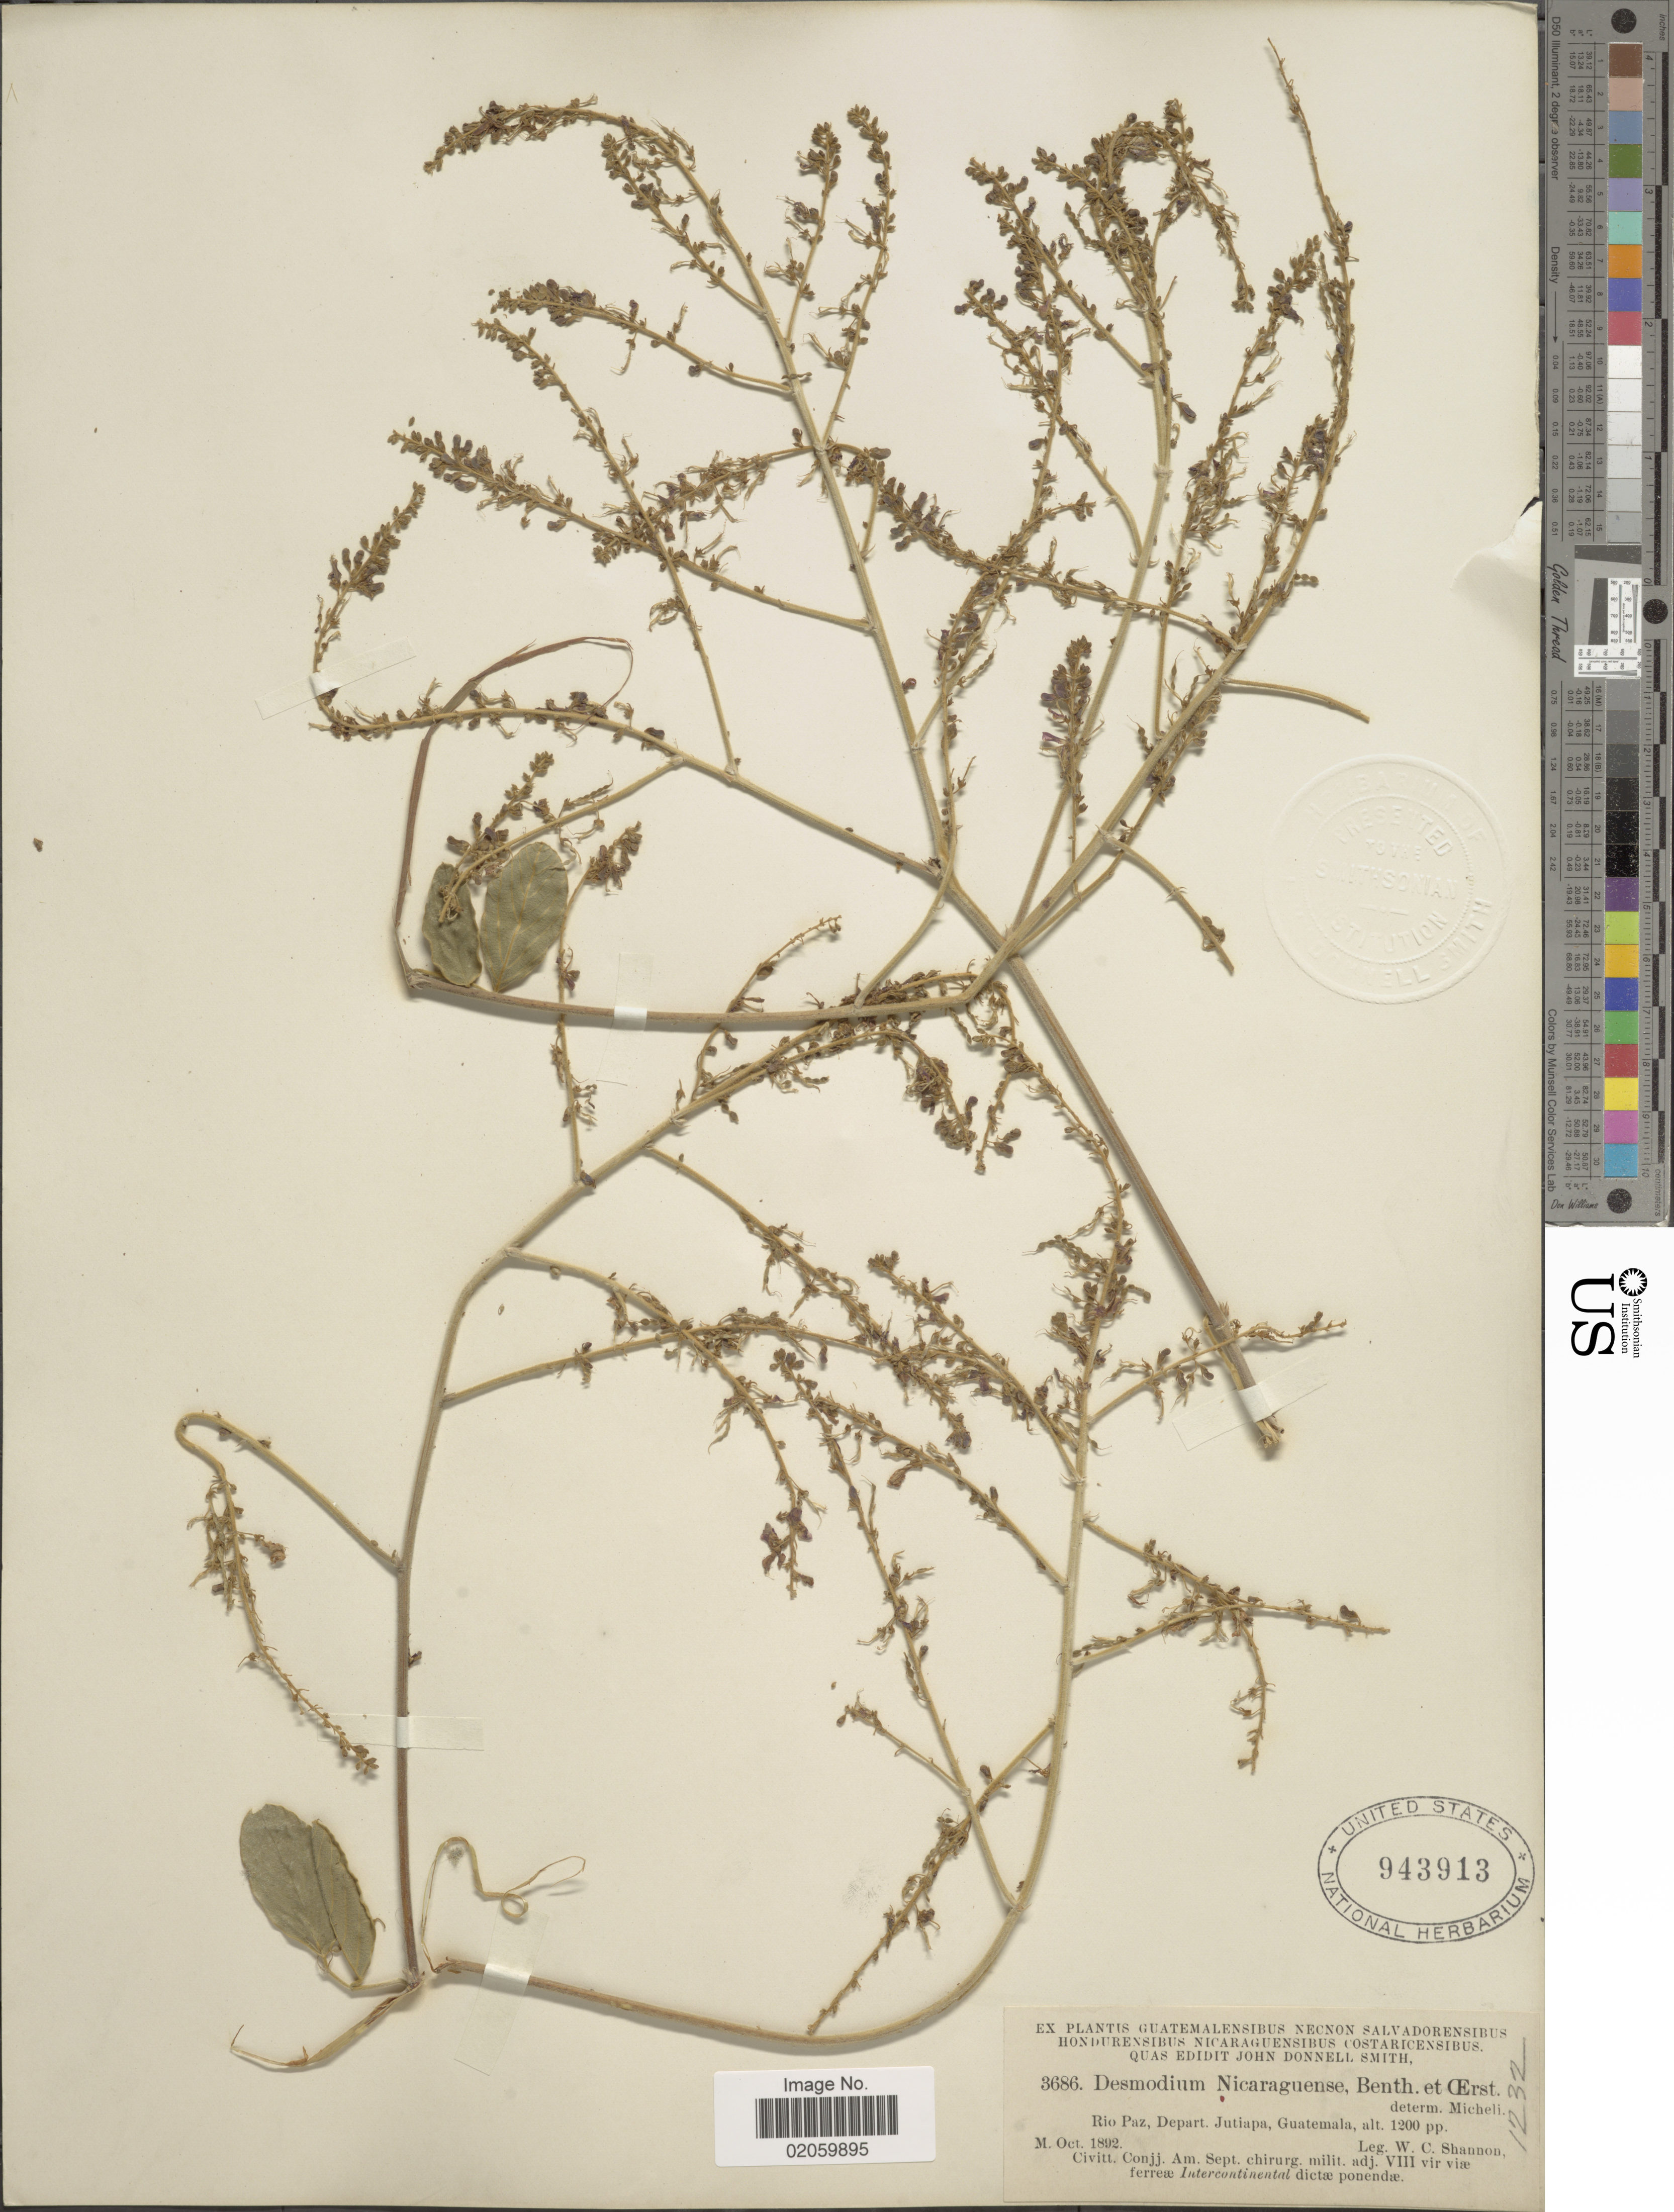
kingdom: Plantae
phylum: Tracheophyta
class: Magnoliopsida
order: Fabales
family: Fabaceae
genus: Desmodium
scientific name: Desmodium nicaraguense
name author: Oerst.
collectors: W. C. Shannon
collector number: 3686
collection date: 1892-10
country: Guatemala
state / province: Jutiapa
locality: Rio Paz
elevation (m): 366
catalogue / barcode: US 943913